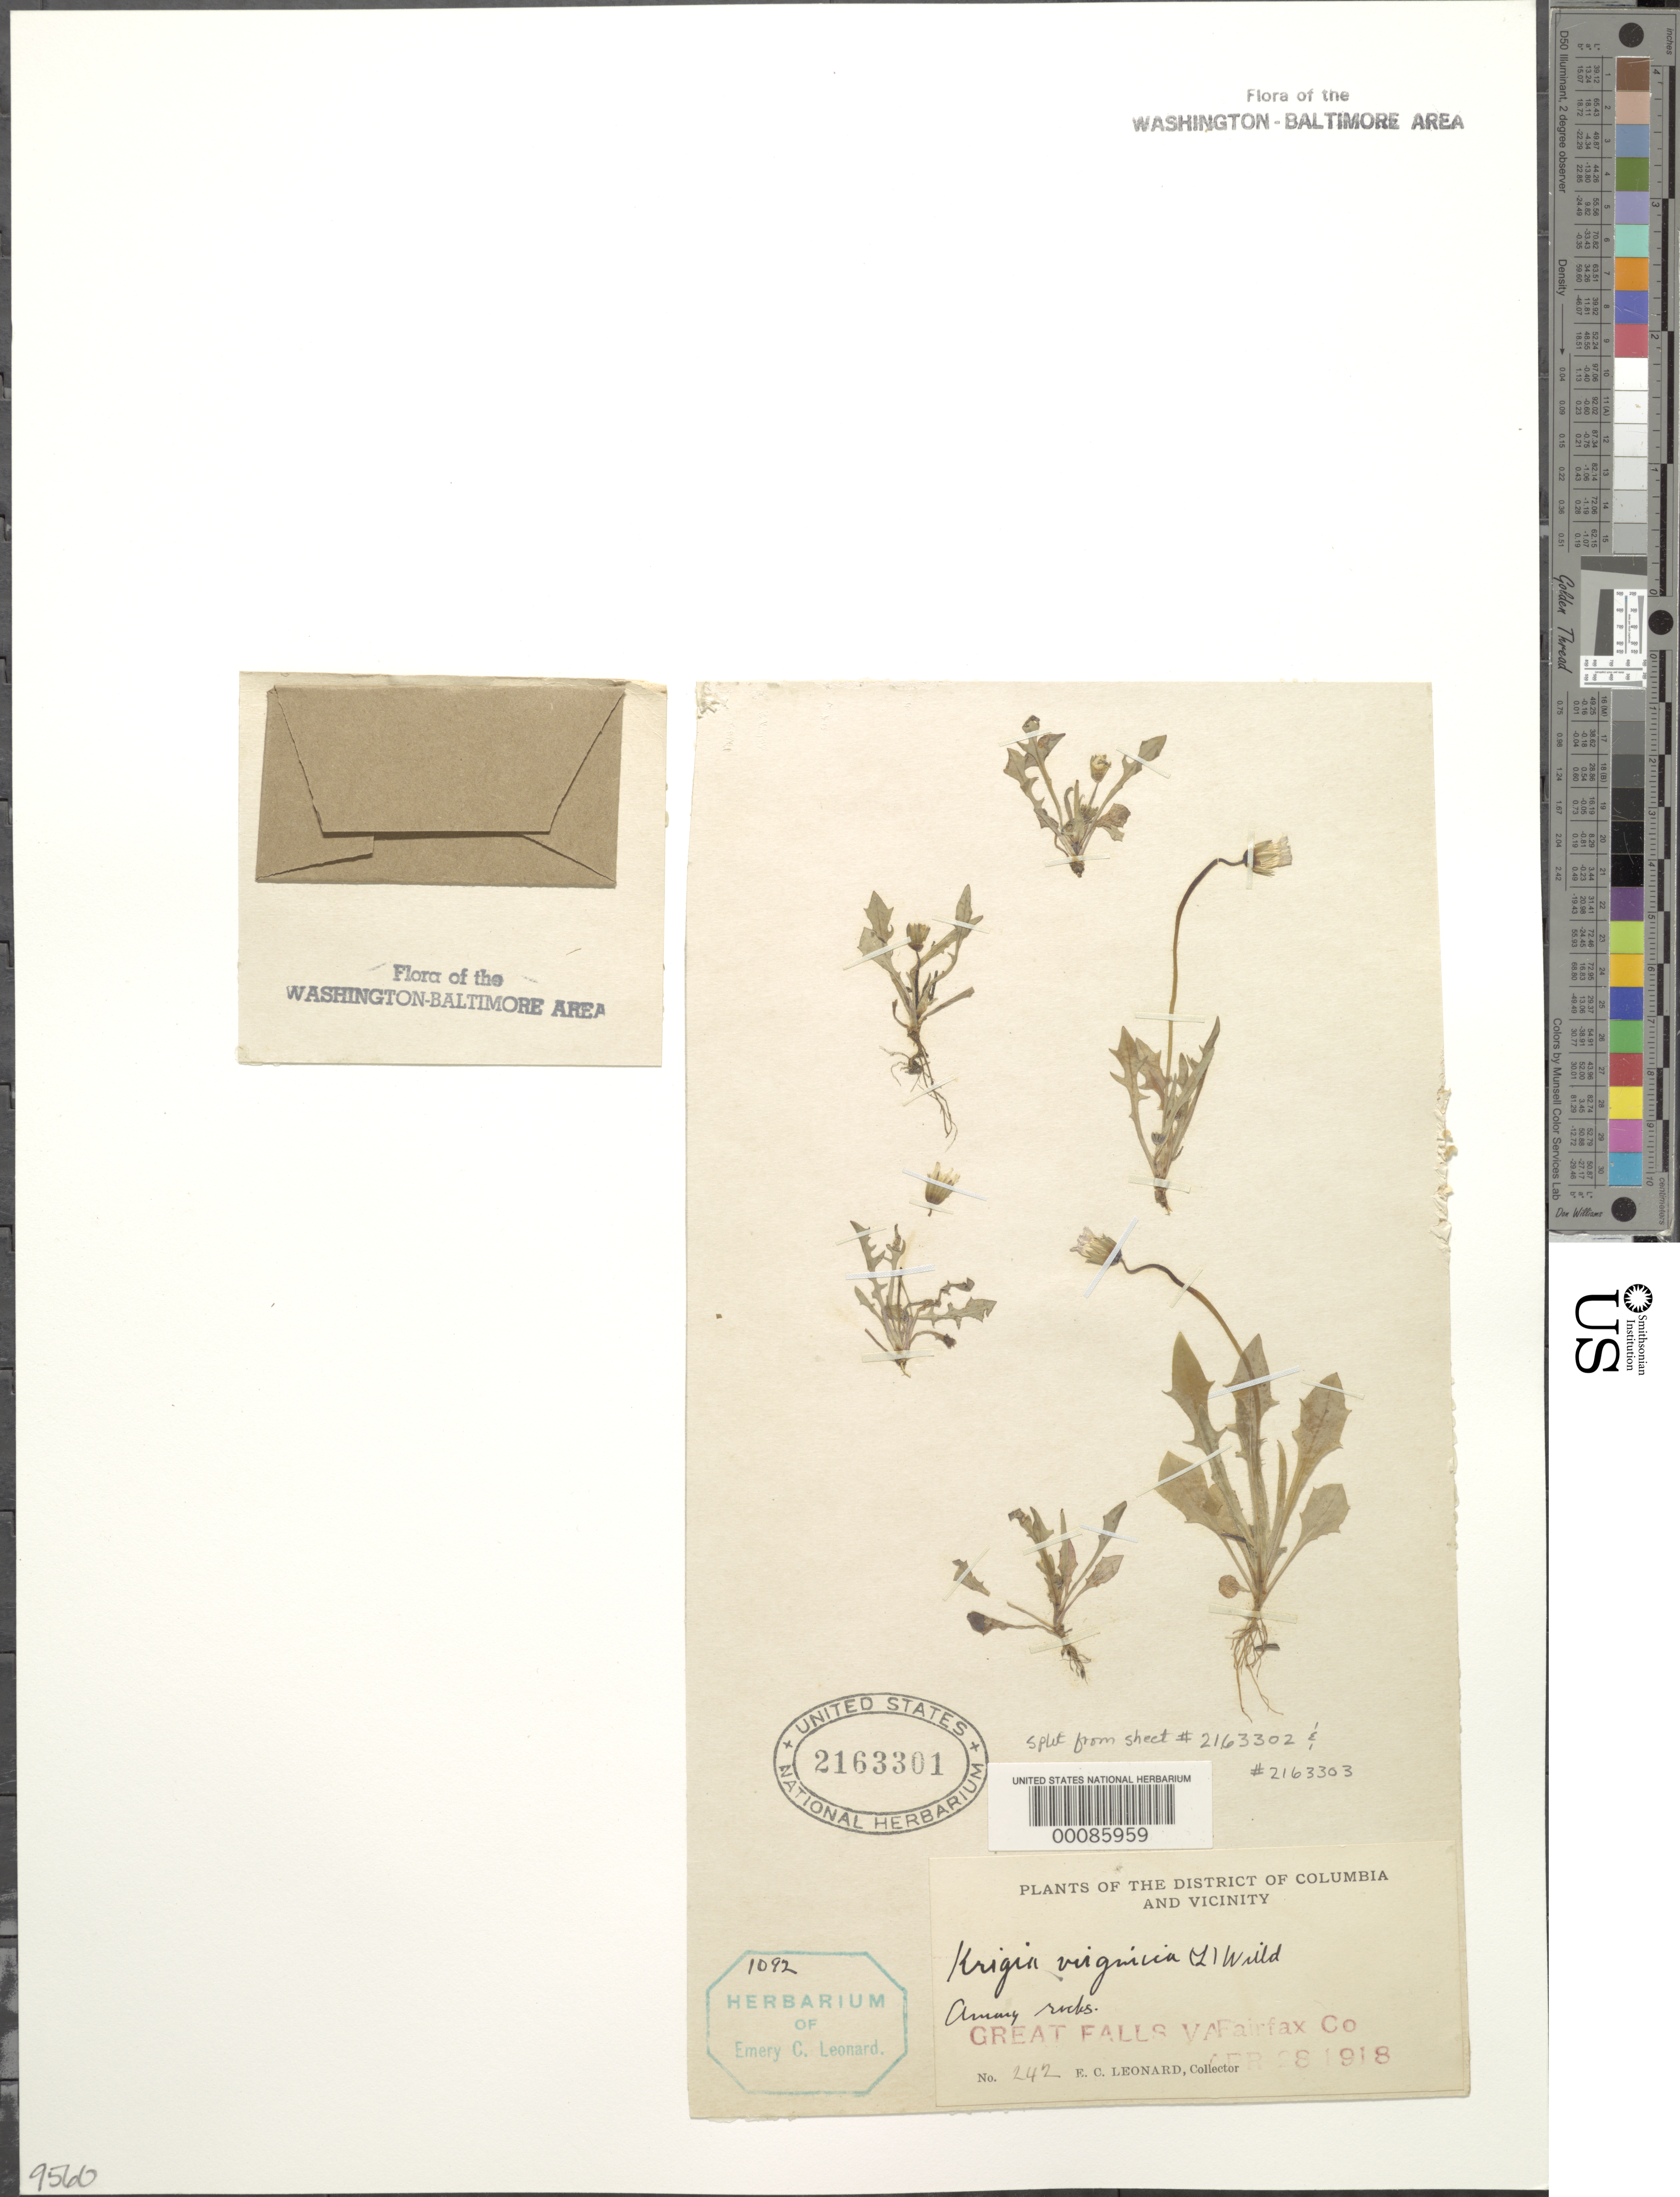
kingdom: Plantae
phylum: Tracheophyta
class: Magnoliopsida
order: Asterales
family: Asteraceae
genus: Krigia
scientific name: Krigia virginica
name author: (L.) Willd.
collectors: E. C. Leonard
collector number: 242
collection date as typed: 28 Apr 1918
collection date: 1918-04-28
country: United States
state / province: Virginia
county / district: Fairfax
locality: Great Falls C. & O. Canal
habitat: Among rocks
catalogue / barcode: US 2163301